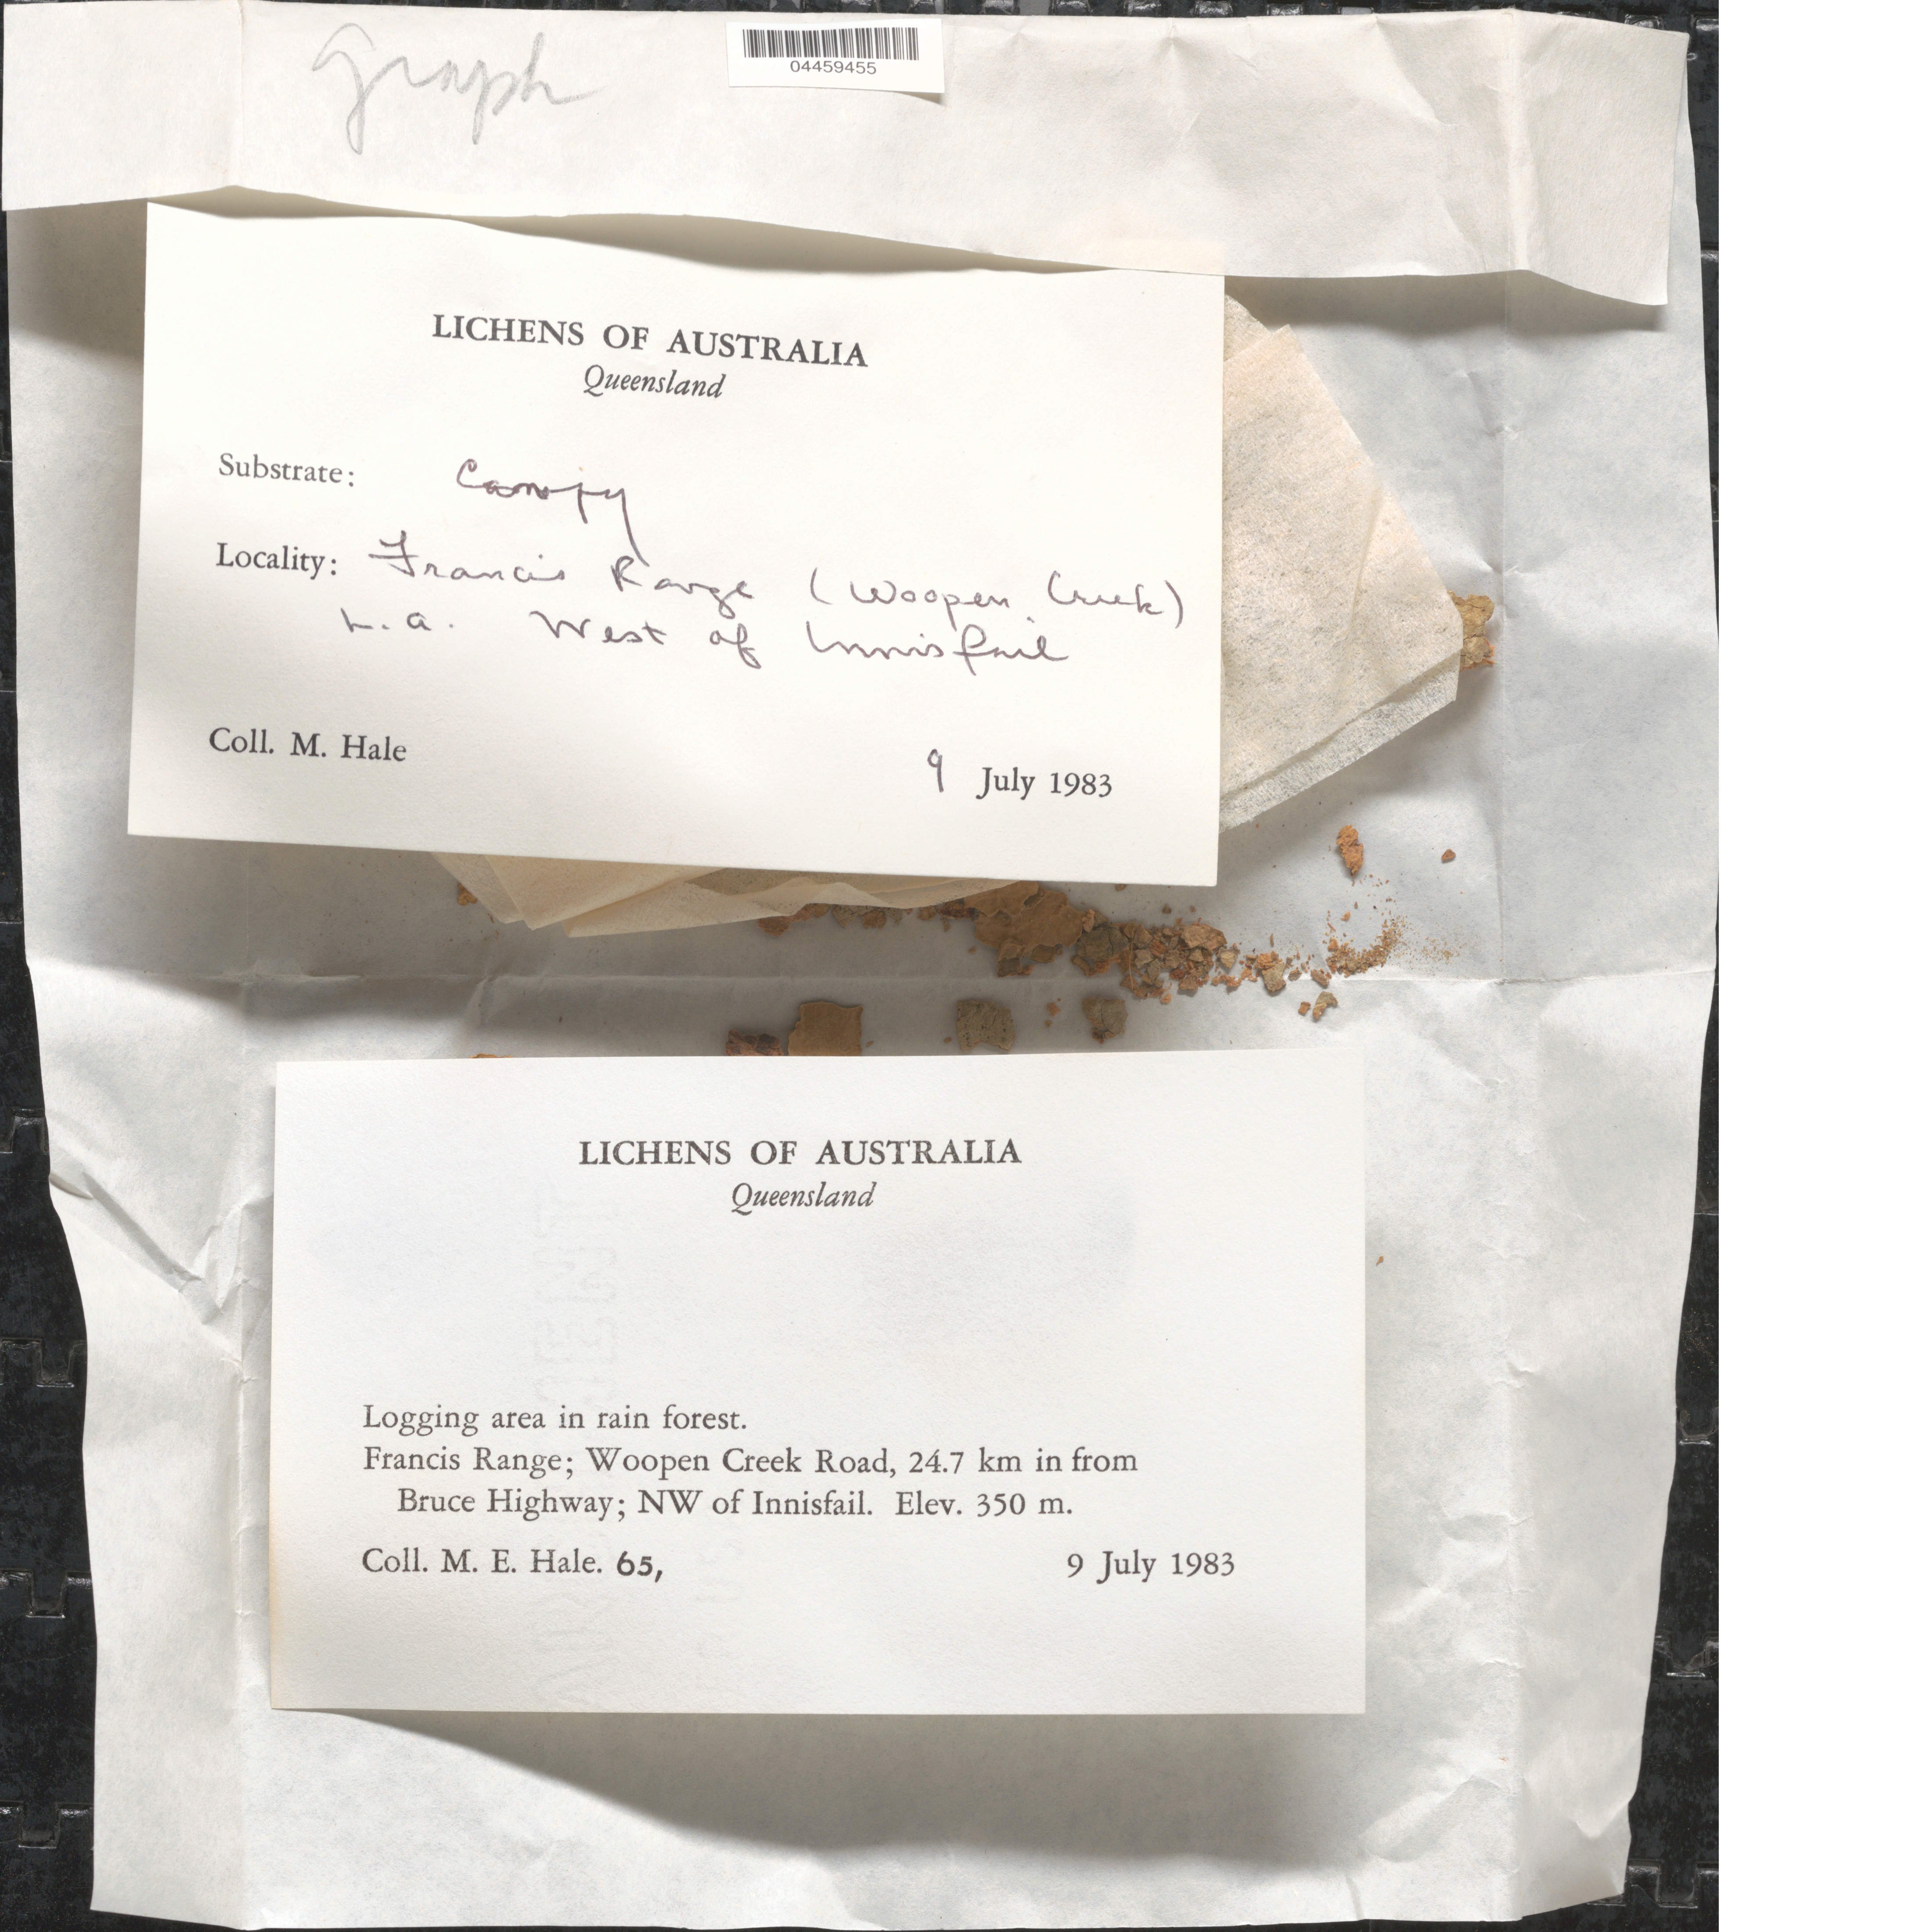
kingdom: Fungi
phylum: Ascomycota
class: Lecanoromycetes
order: Ostropales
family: Graphidaceae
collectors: M. Hale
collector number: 65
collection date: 1983-07-09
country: Australia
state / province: Queensland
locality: Francis Range; Woopen Creek Road, 24.7 km in from Bruce Highwat; NW of Innisfail.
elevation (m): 350